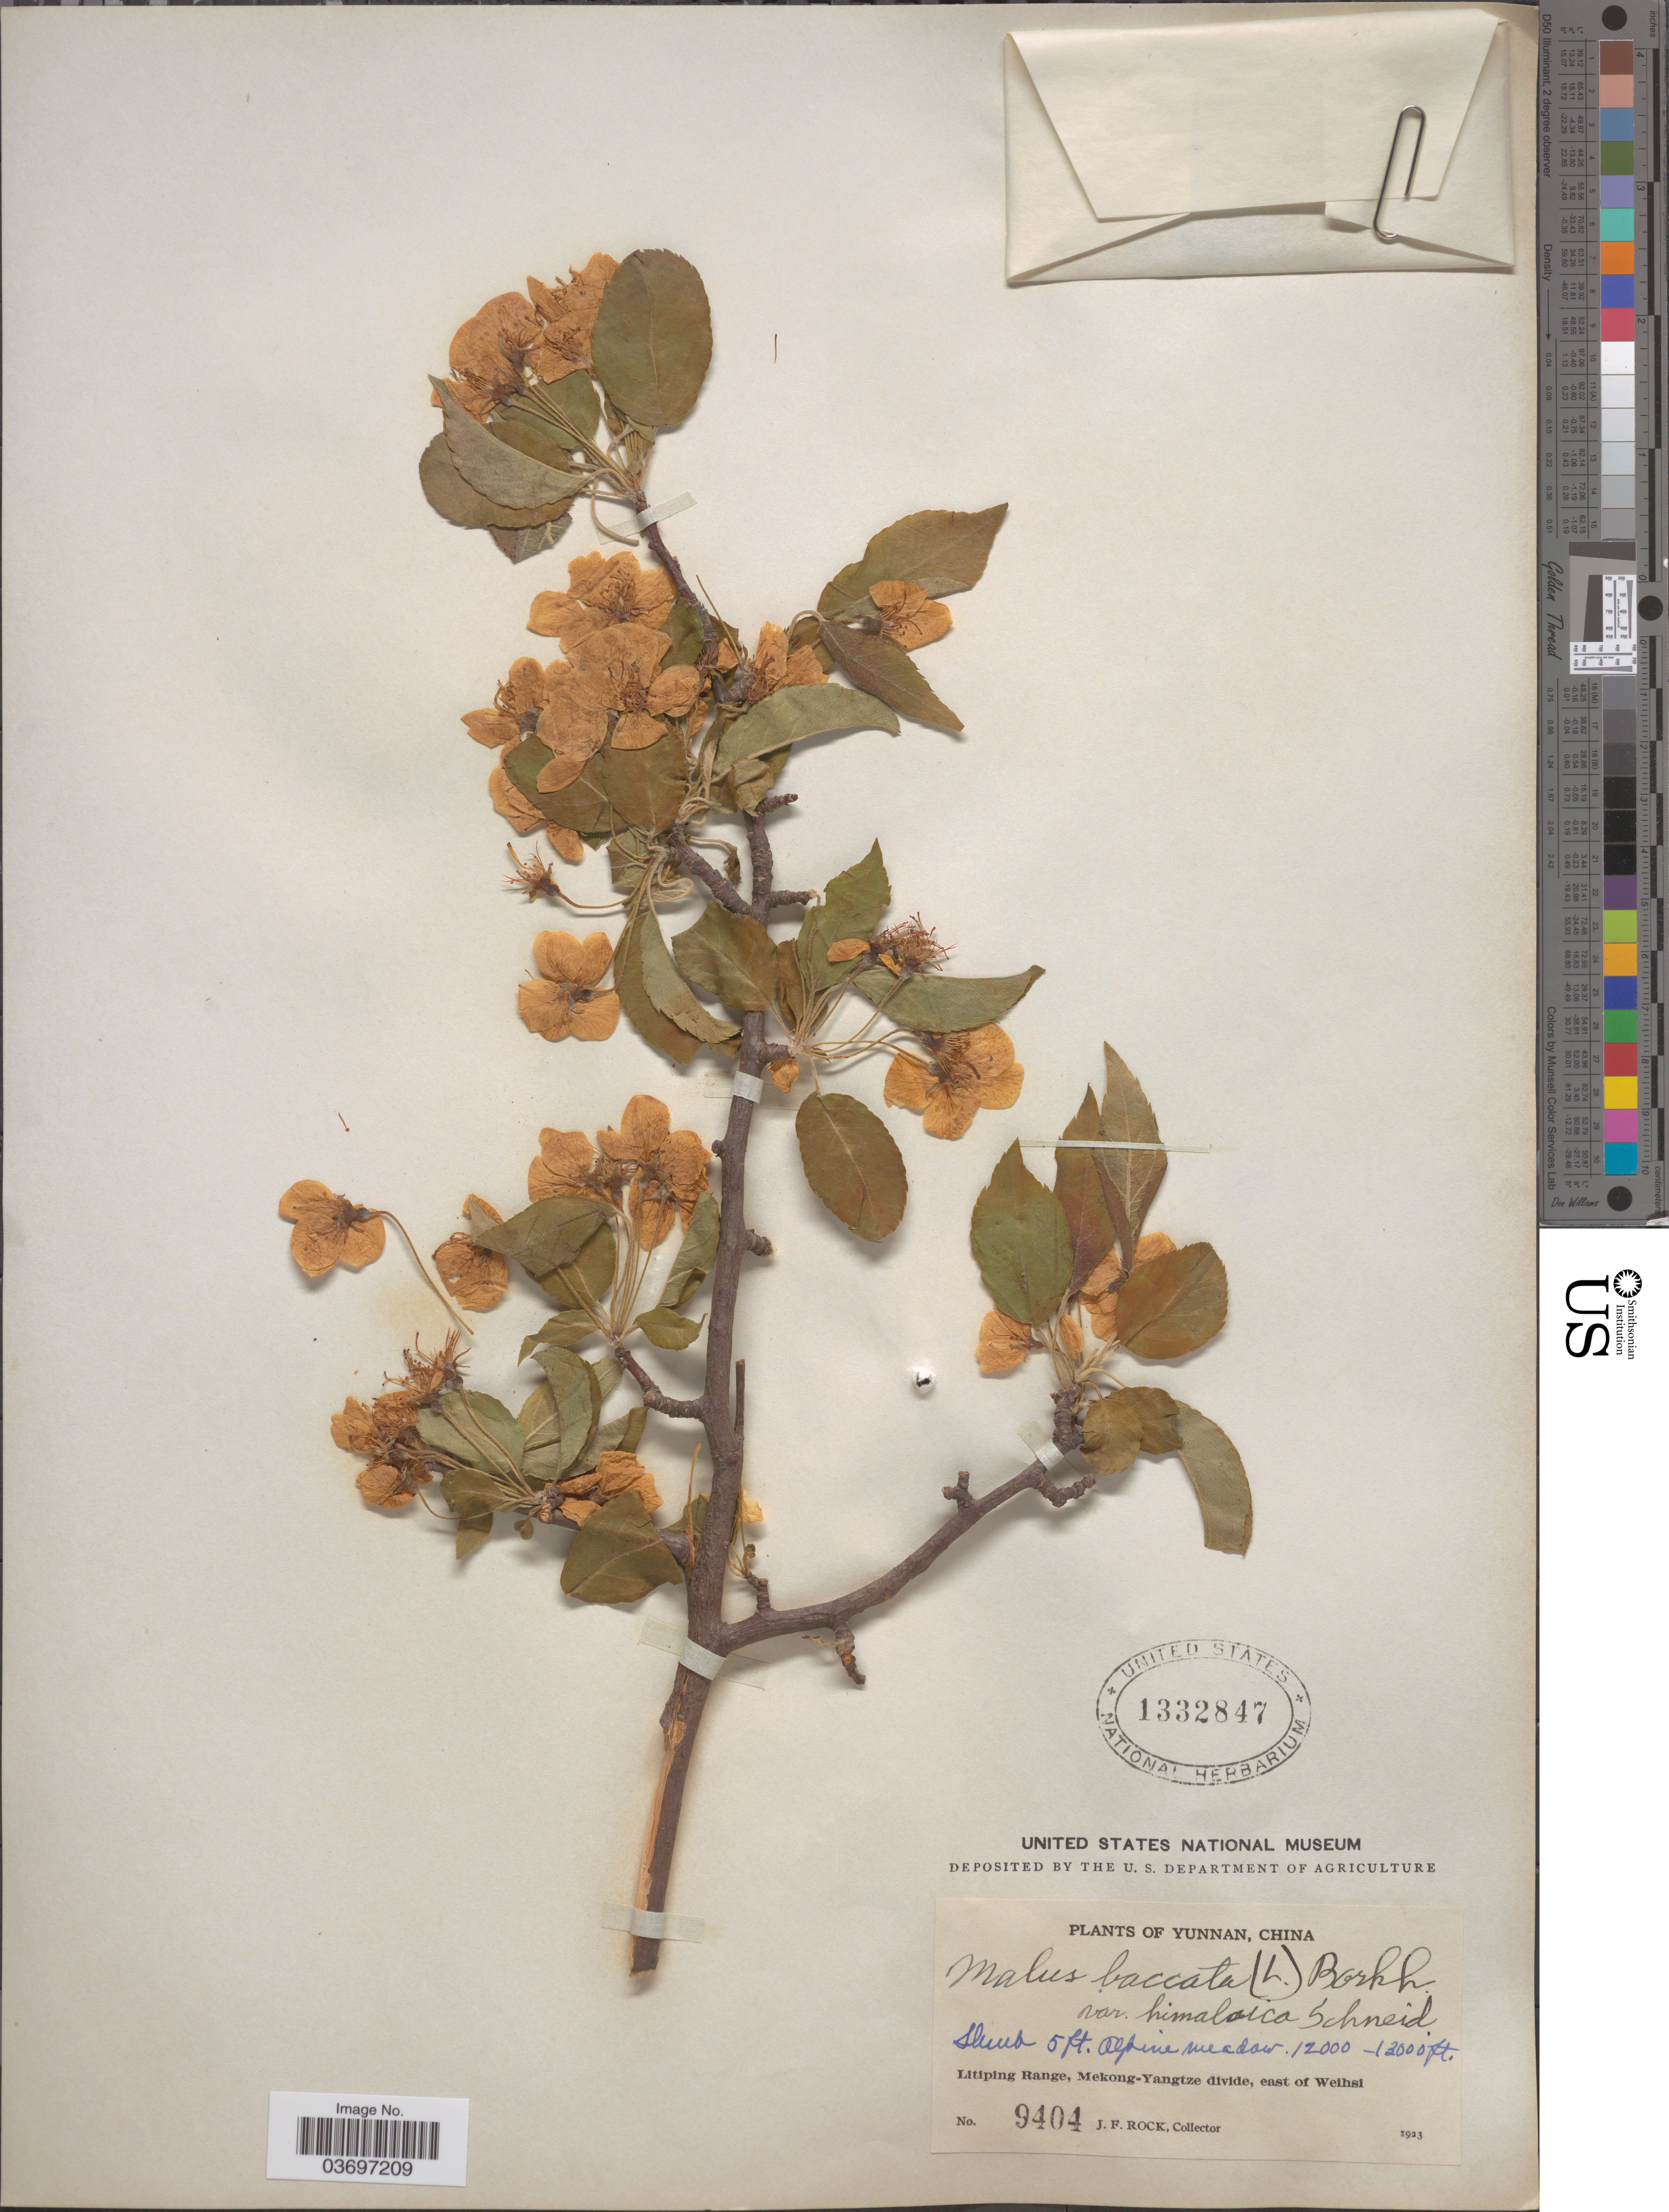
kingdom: Plantae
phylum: Tracheophyta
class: Magnoliopsida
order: Rosales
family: Rosaceae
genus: Malus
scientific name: Malus baccata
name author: (L.) Borkh.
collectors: J. Rock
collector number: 9404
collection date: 1923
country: China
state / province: Yunnan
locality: Litiping Range, Mekong-Yangtze divide, east of Weihsi.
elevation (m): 3658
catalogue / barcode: US 1332847